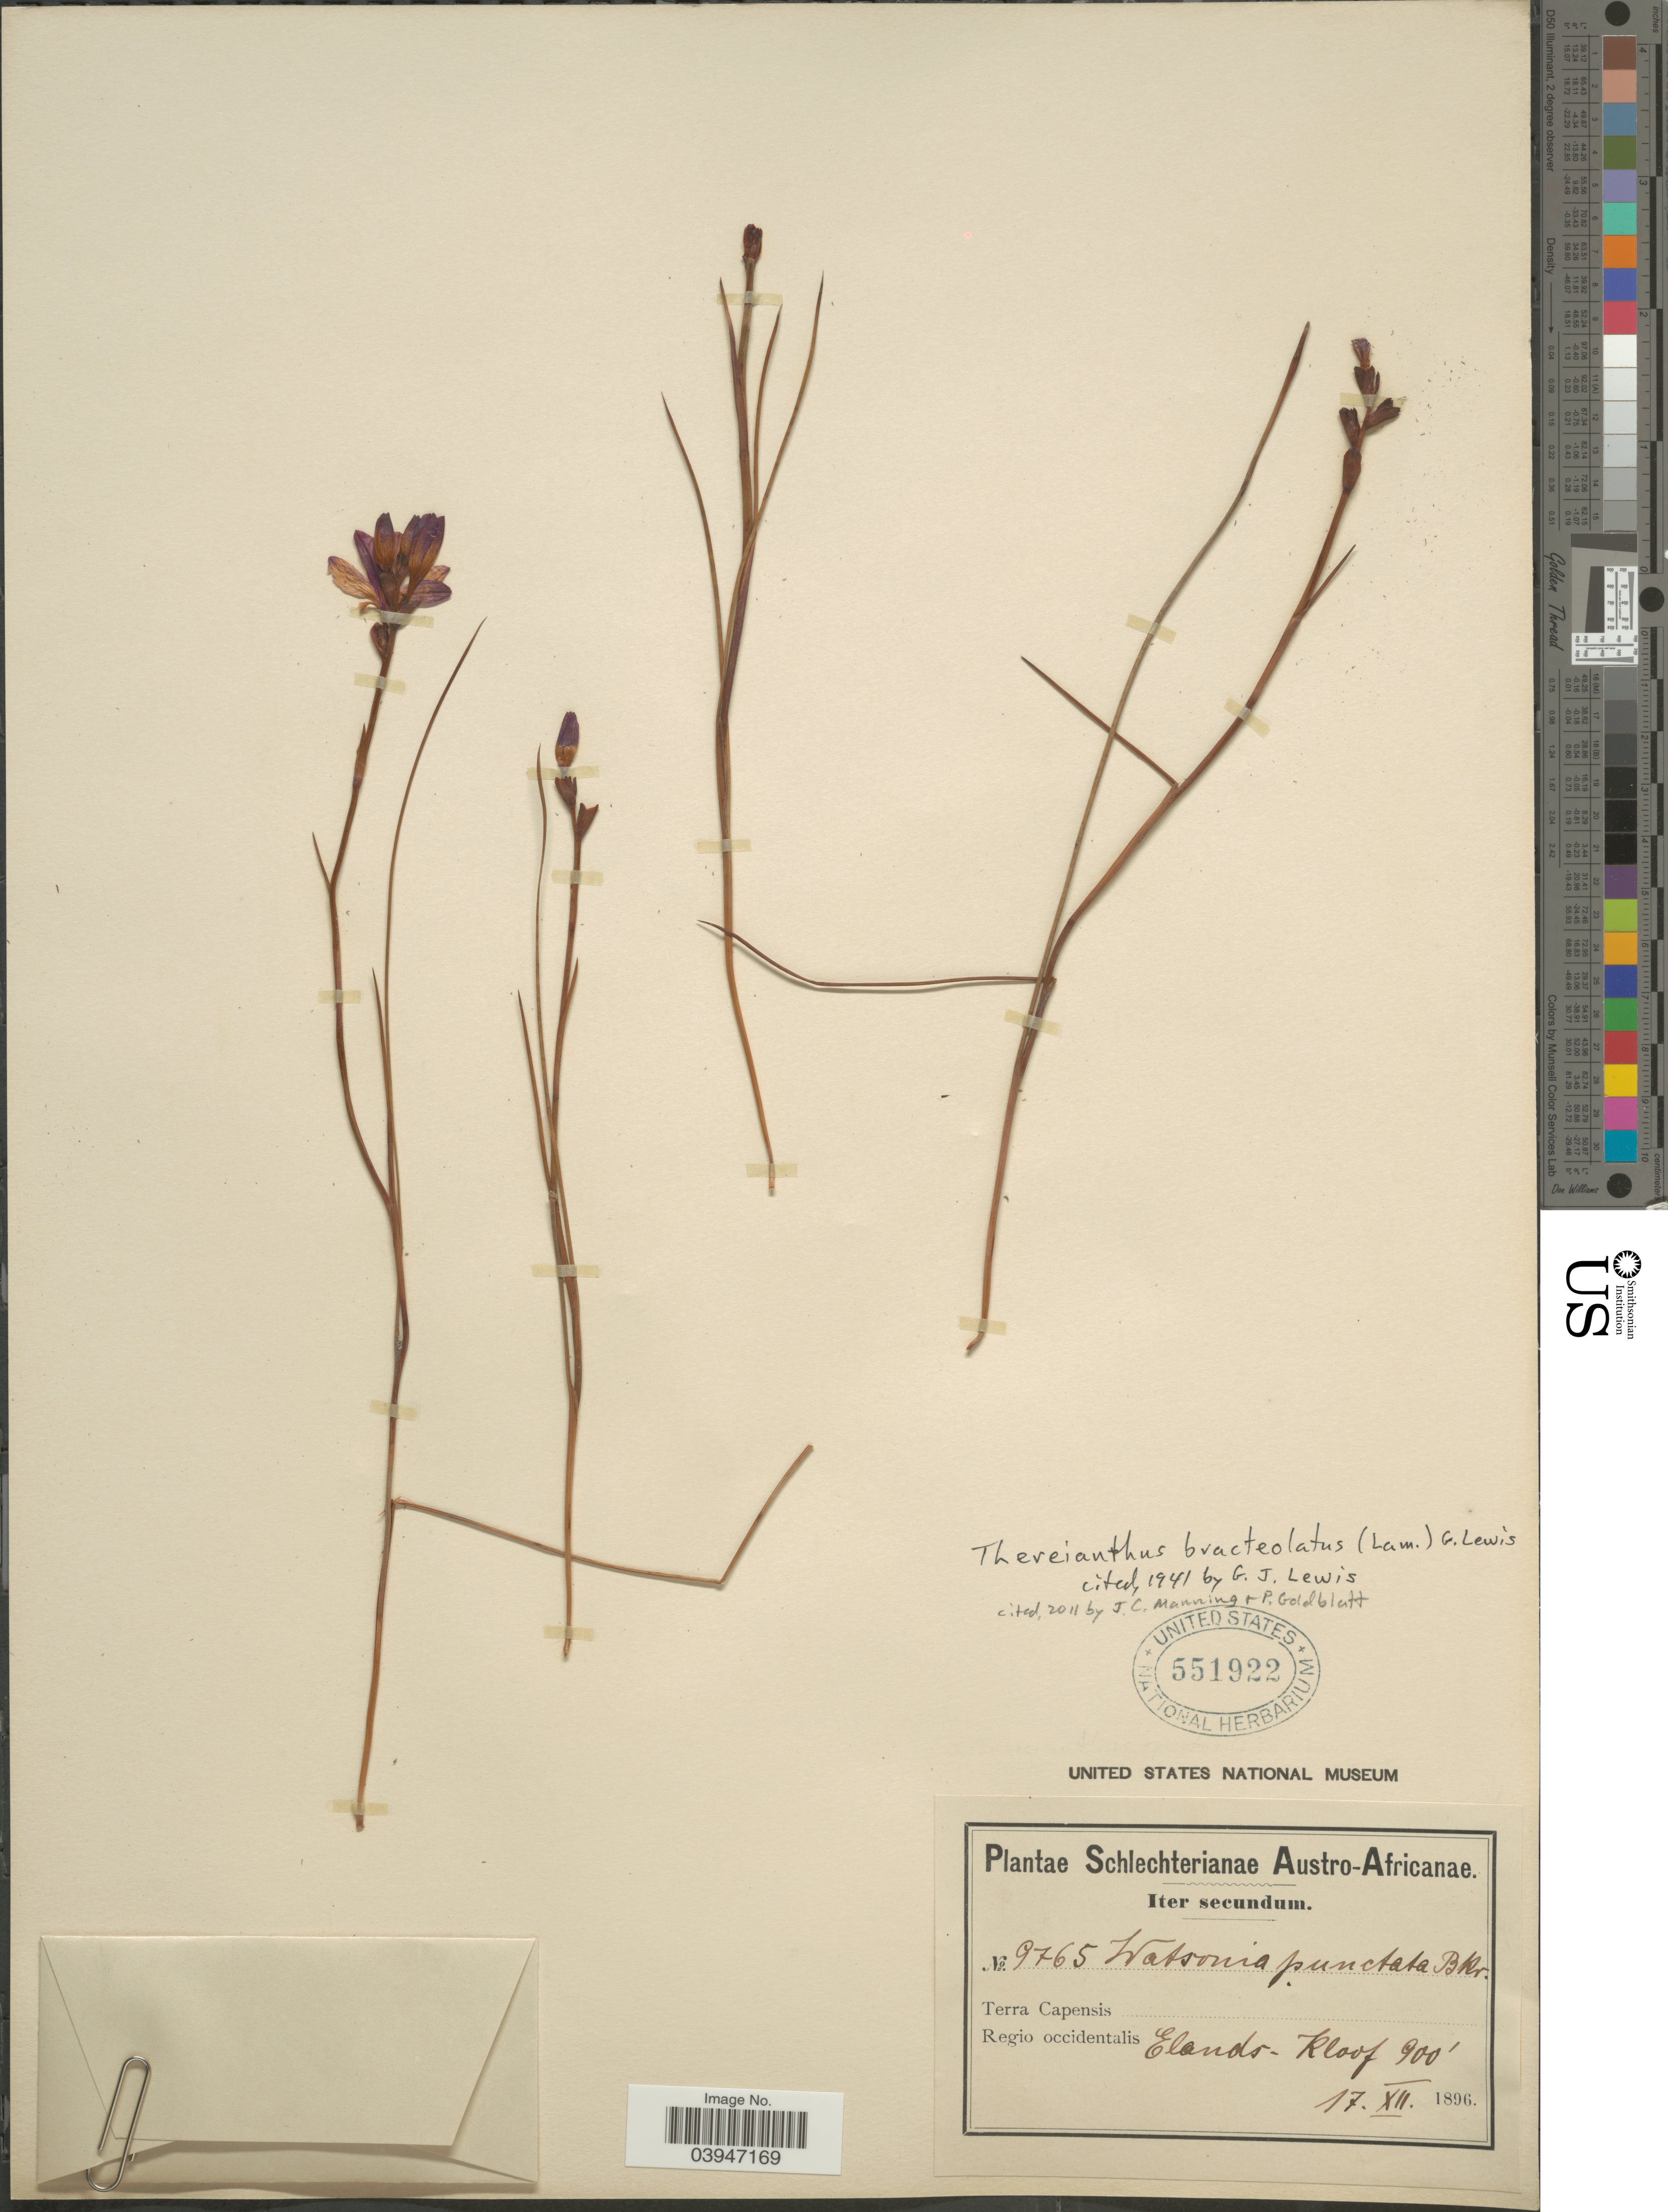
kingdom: Plantae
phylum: Tracheophyta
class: Liliopsida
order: Asparagales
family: Iridaceae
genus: Thereianthus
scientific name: Thereianthus bracteolatus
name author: (Lam.) G.J. Lewis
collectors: Schlechter, --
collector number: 9765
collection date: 1896-12-17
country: South Africa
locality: Austro-Africanae. Terra Capensis. Regio occidentalis. Elands-Kloof.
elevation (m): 274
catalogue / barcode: US 551922